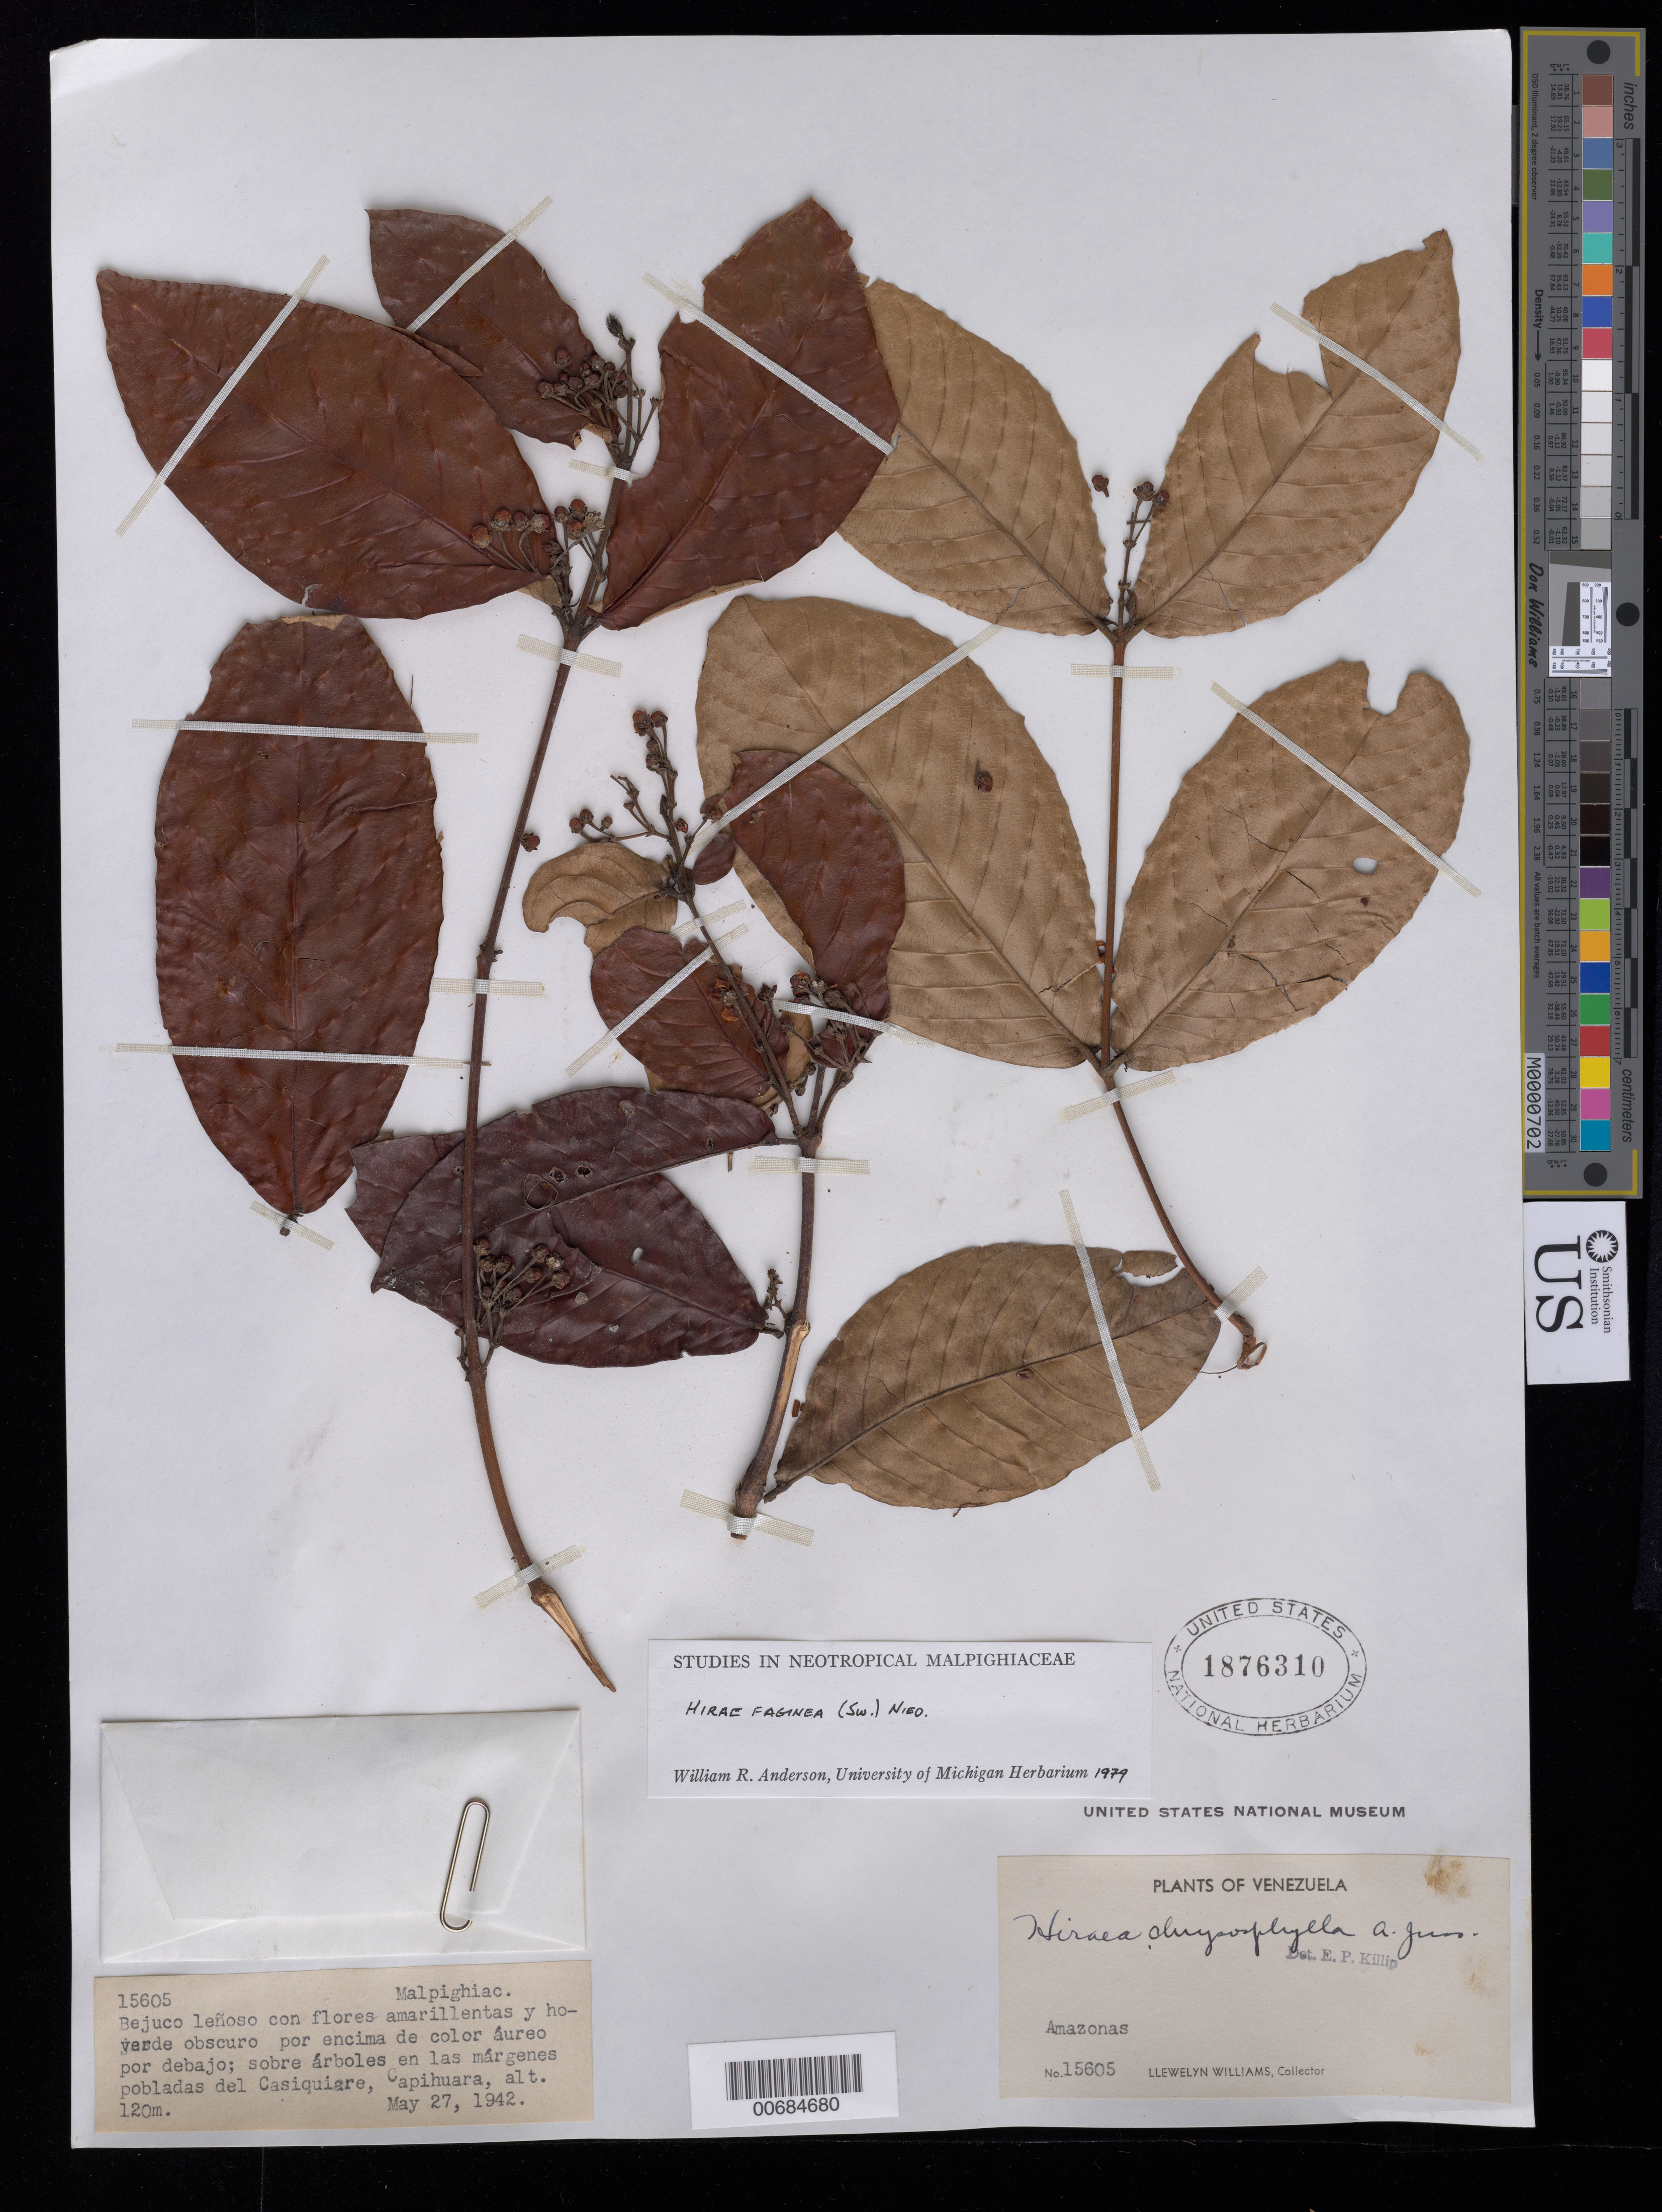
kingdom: Plantae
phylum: Tracheophyta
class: Magnoliopsida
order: Malpighiales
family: Malpighiaceae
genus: Hiraea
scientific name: Hiraea faginea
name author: (Sw.) Nied.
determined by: Anderson, W. R., (MICH), University of Michigan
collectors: Ll. Williams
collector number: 15605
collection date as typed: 27-May-42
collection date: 1942-05-27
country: Venezuela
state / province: Amazonas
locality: Caño Macasí, Capihuara, Alto Casiquiare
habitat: Sobre arboles en las margenes pobladas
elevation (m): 120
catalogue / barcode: US 1876310